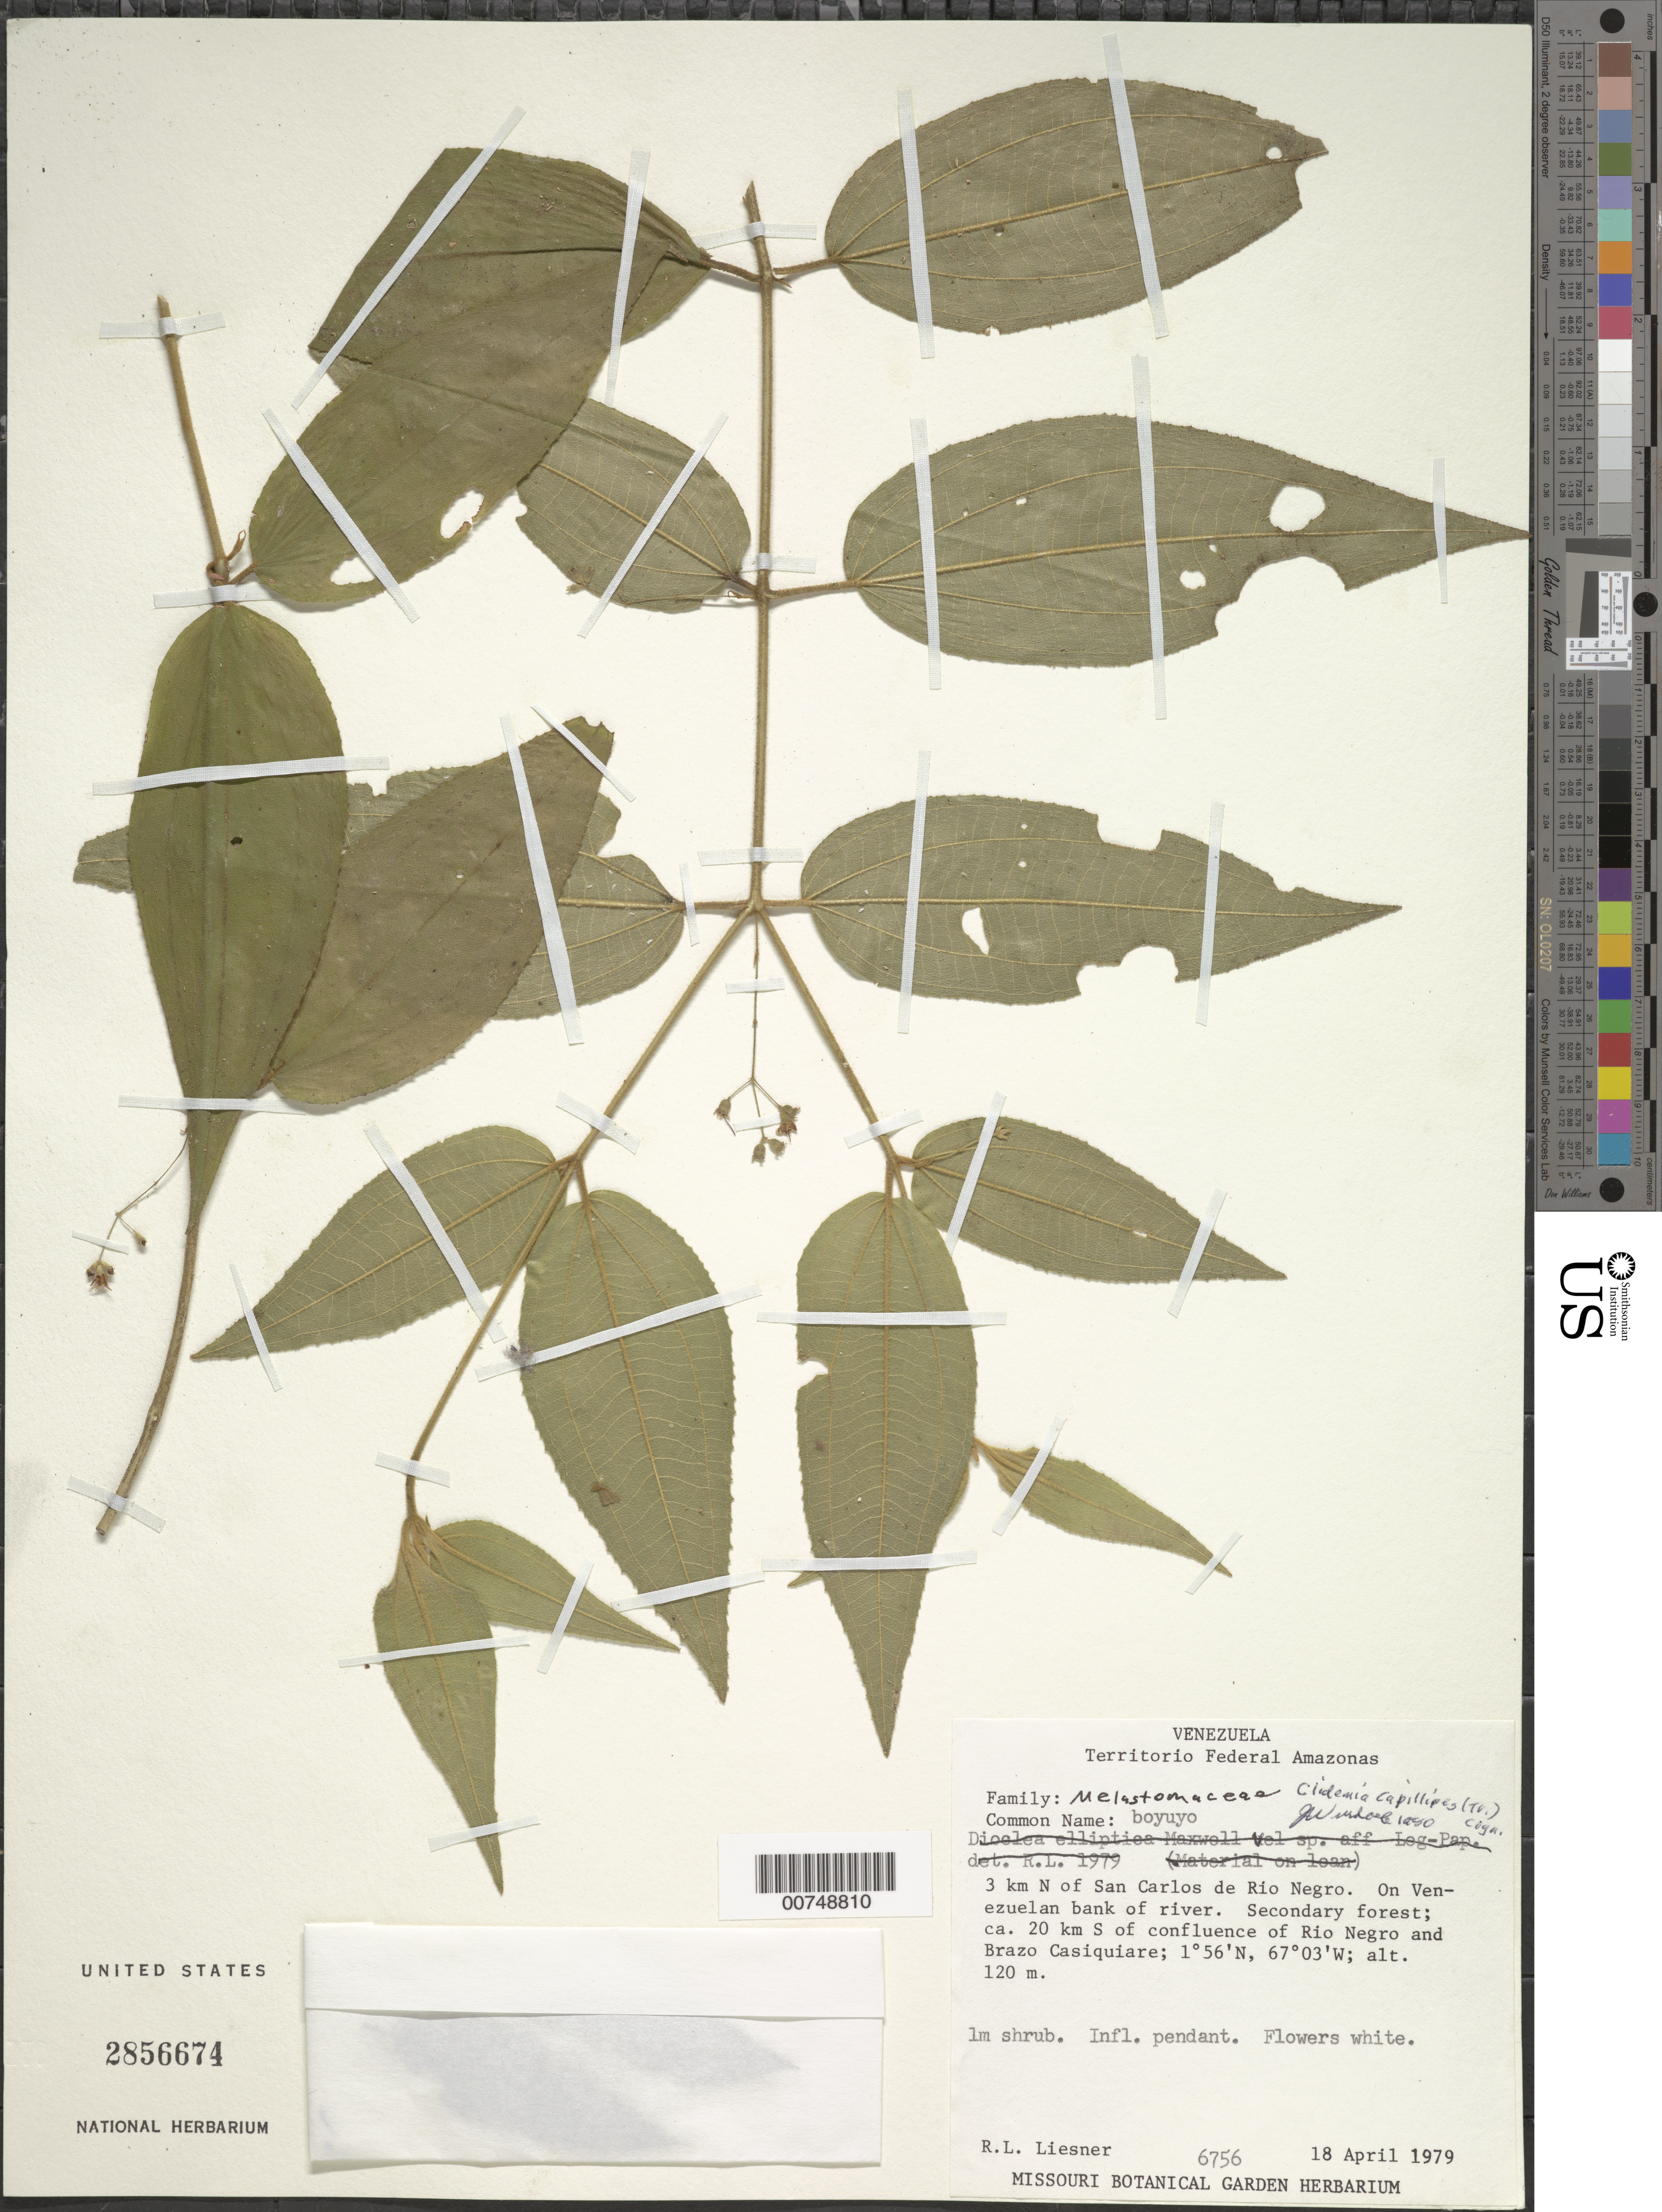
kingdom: Plantae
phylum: Tracheophyta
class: Magnoliopsida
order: Myrtales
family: Melastomataceae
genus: Clidemia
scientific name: Clidemia capillipes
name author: (Triana) Cogn.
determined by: Wurdack, John J., (US), US (UNITED STATES)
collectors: R. L. Liesner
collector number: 6756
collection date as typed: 18-Apr-79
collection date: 1979-04-18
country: Venezuela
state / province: Amazonas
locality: San Carlos de Río Negro, 3 km N of, on Venezuelan bank of river; ca 20 km S of confluence of Río Negro and Brazo Casiquiare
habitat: Secondary forest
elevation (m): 120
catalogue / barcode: US 2856674